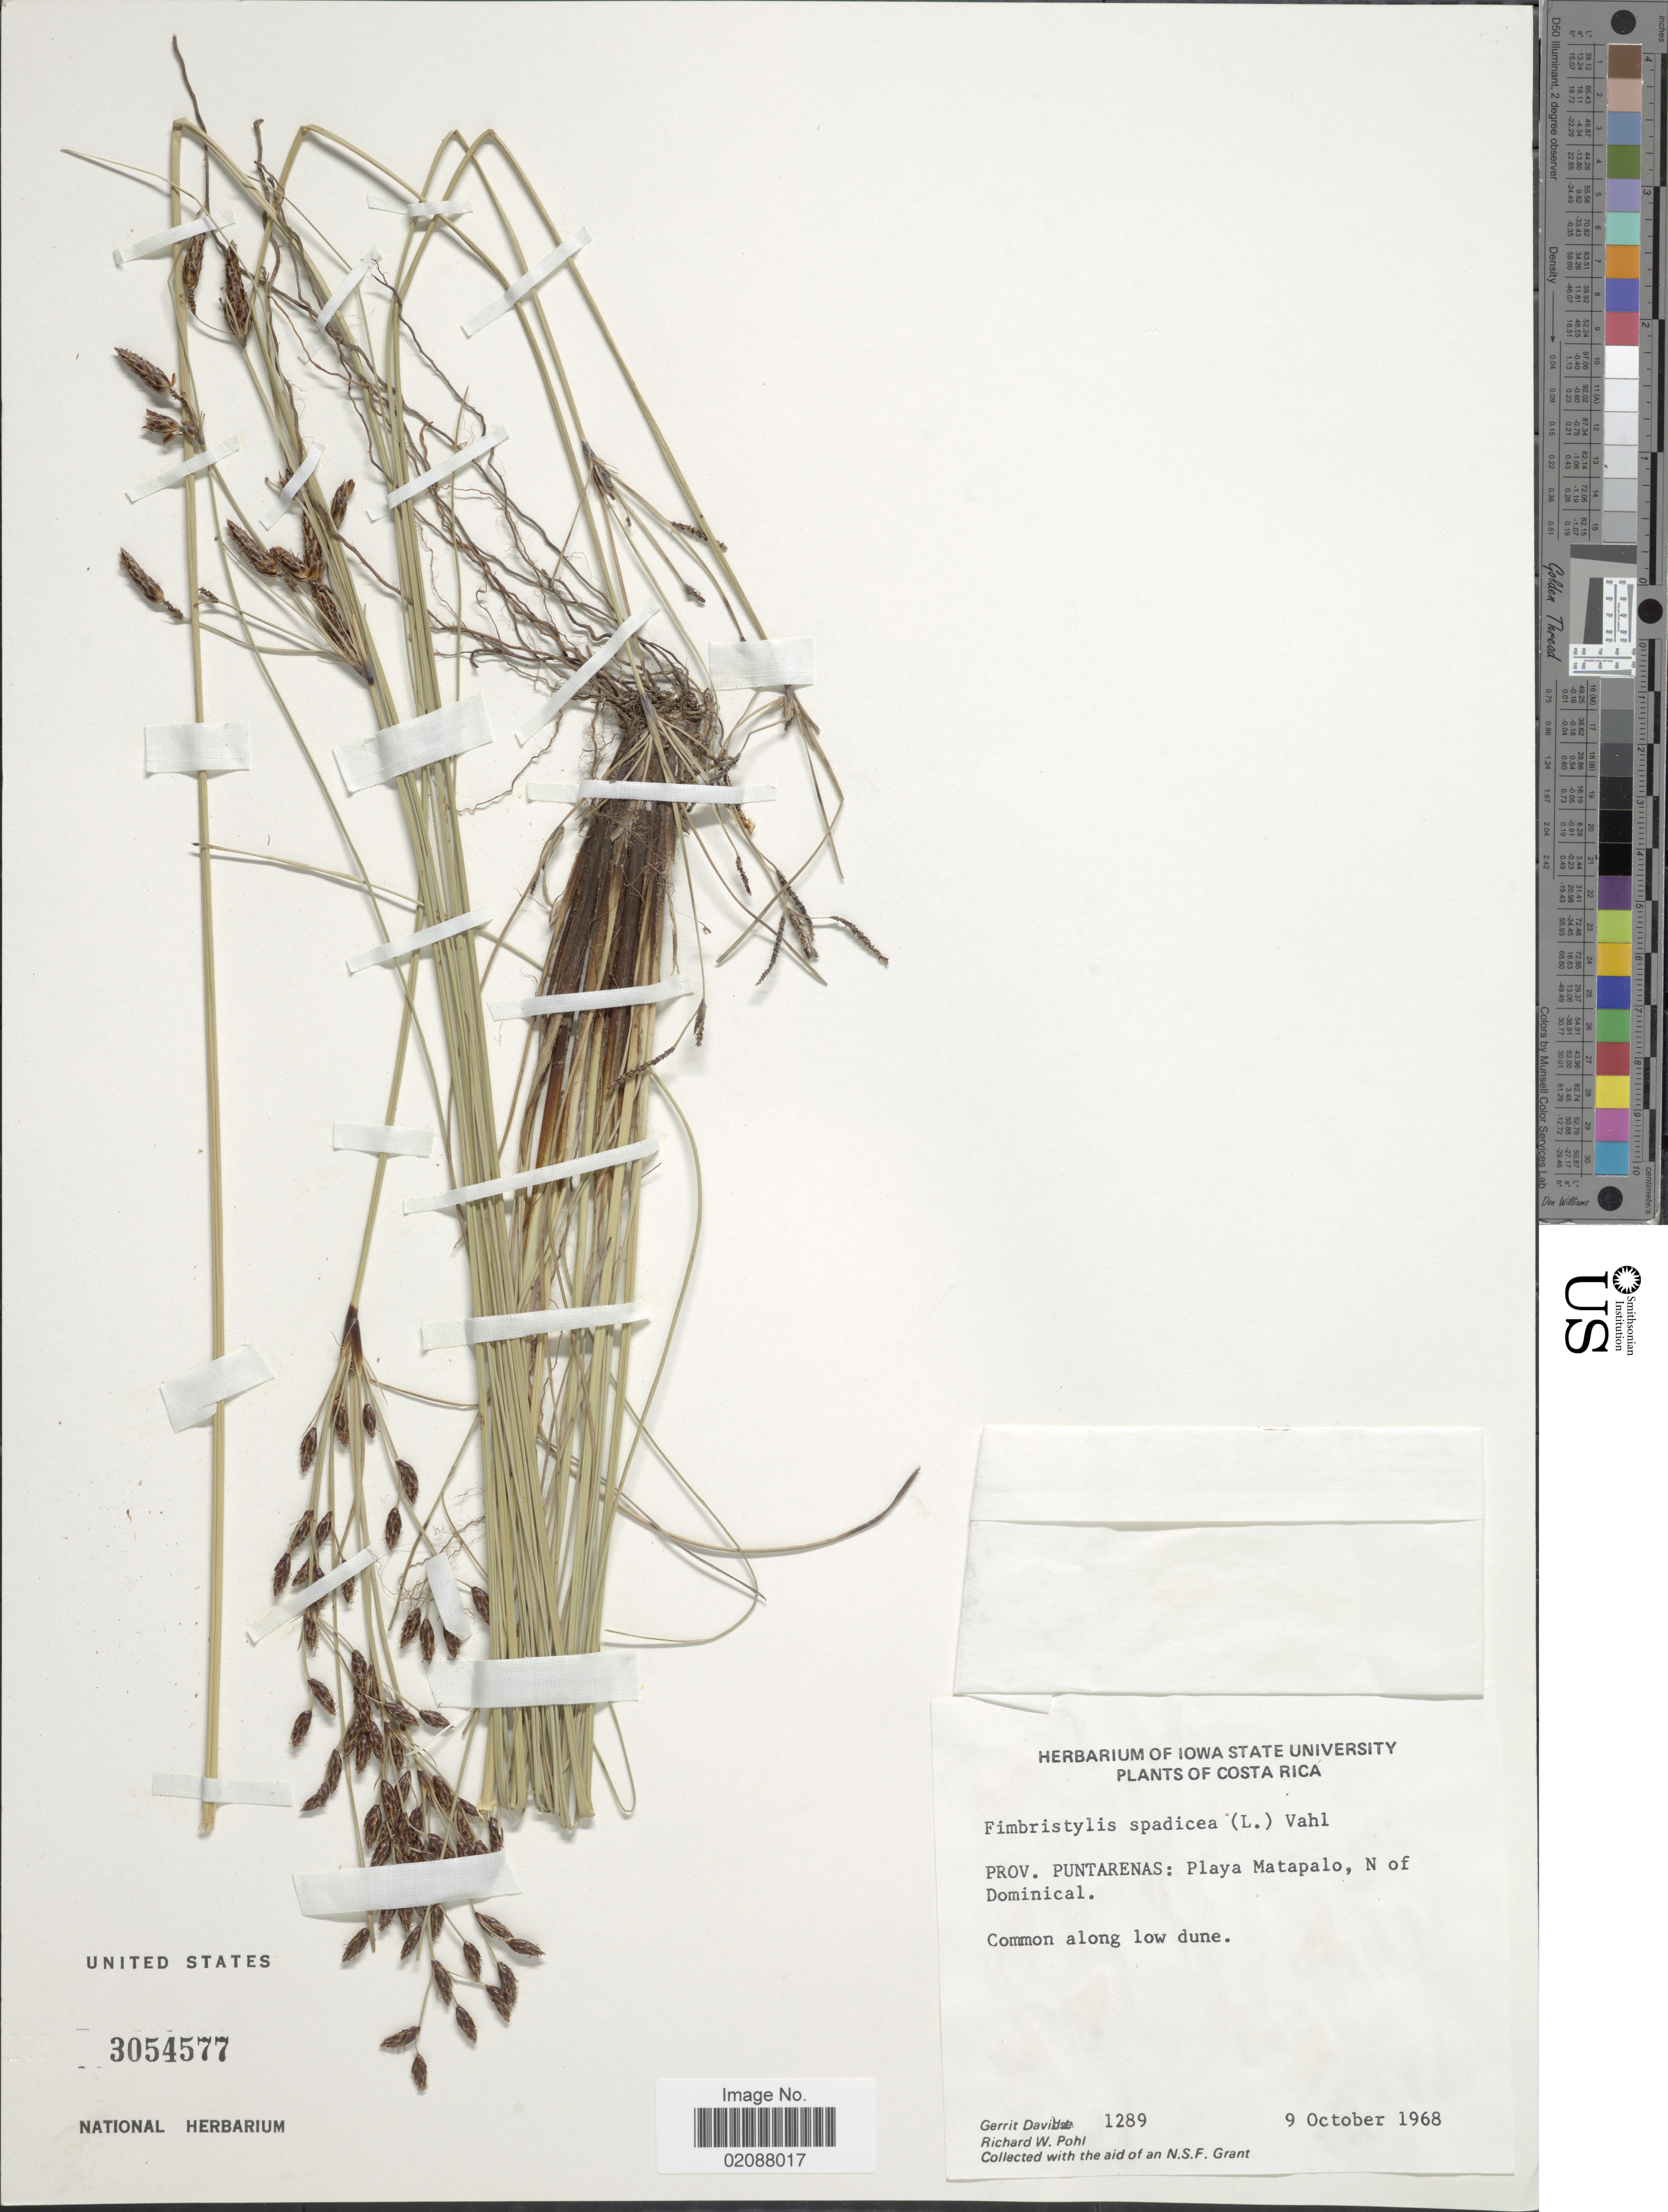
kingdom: Plantae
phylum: Tracheophyta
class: Liliopsida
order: Poales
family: Cyperaceae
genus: Fimbristylis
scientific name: Fimbristylis spadicea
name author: (L.) Vahl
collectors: G. Davidse & R. W. Pohl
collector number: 1289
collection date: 1968-10-09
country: Costa Rica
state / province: Puntarenas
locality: Playa Matapalo, N of Dominca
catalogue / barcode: US 3054577